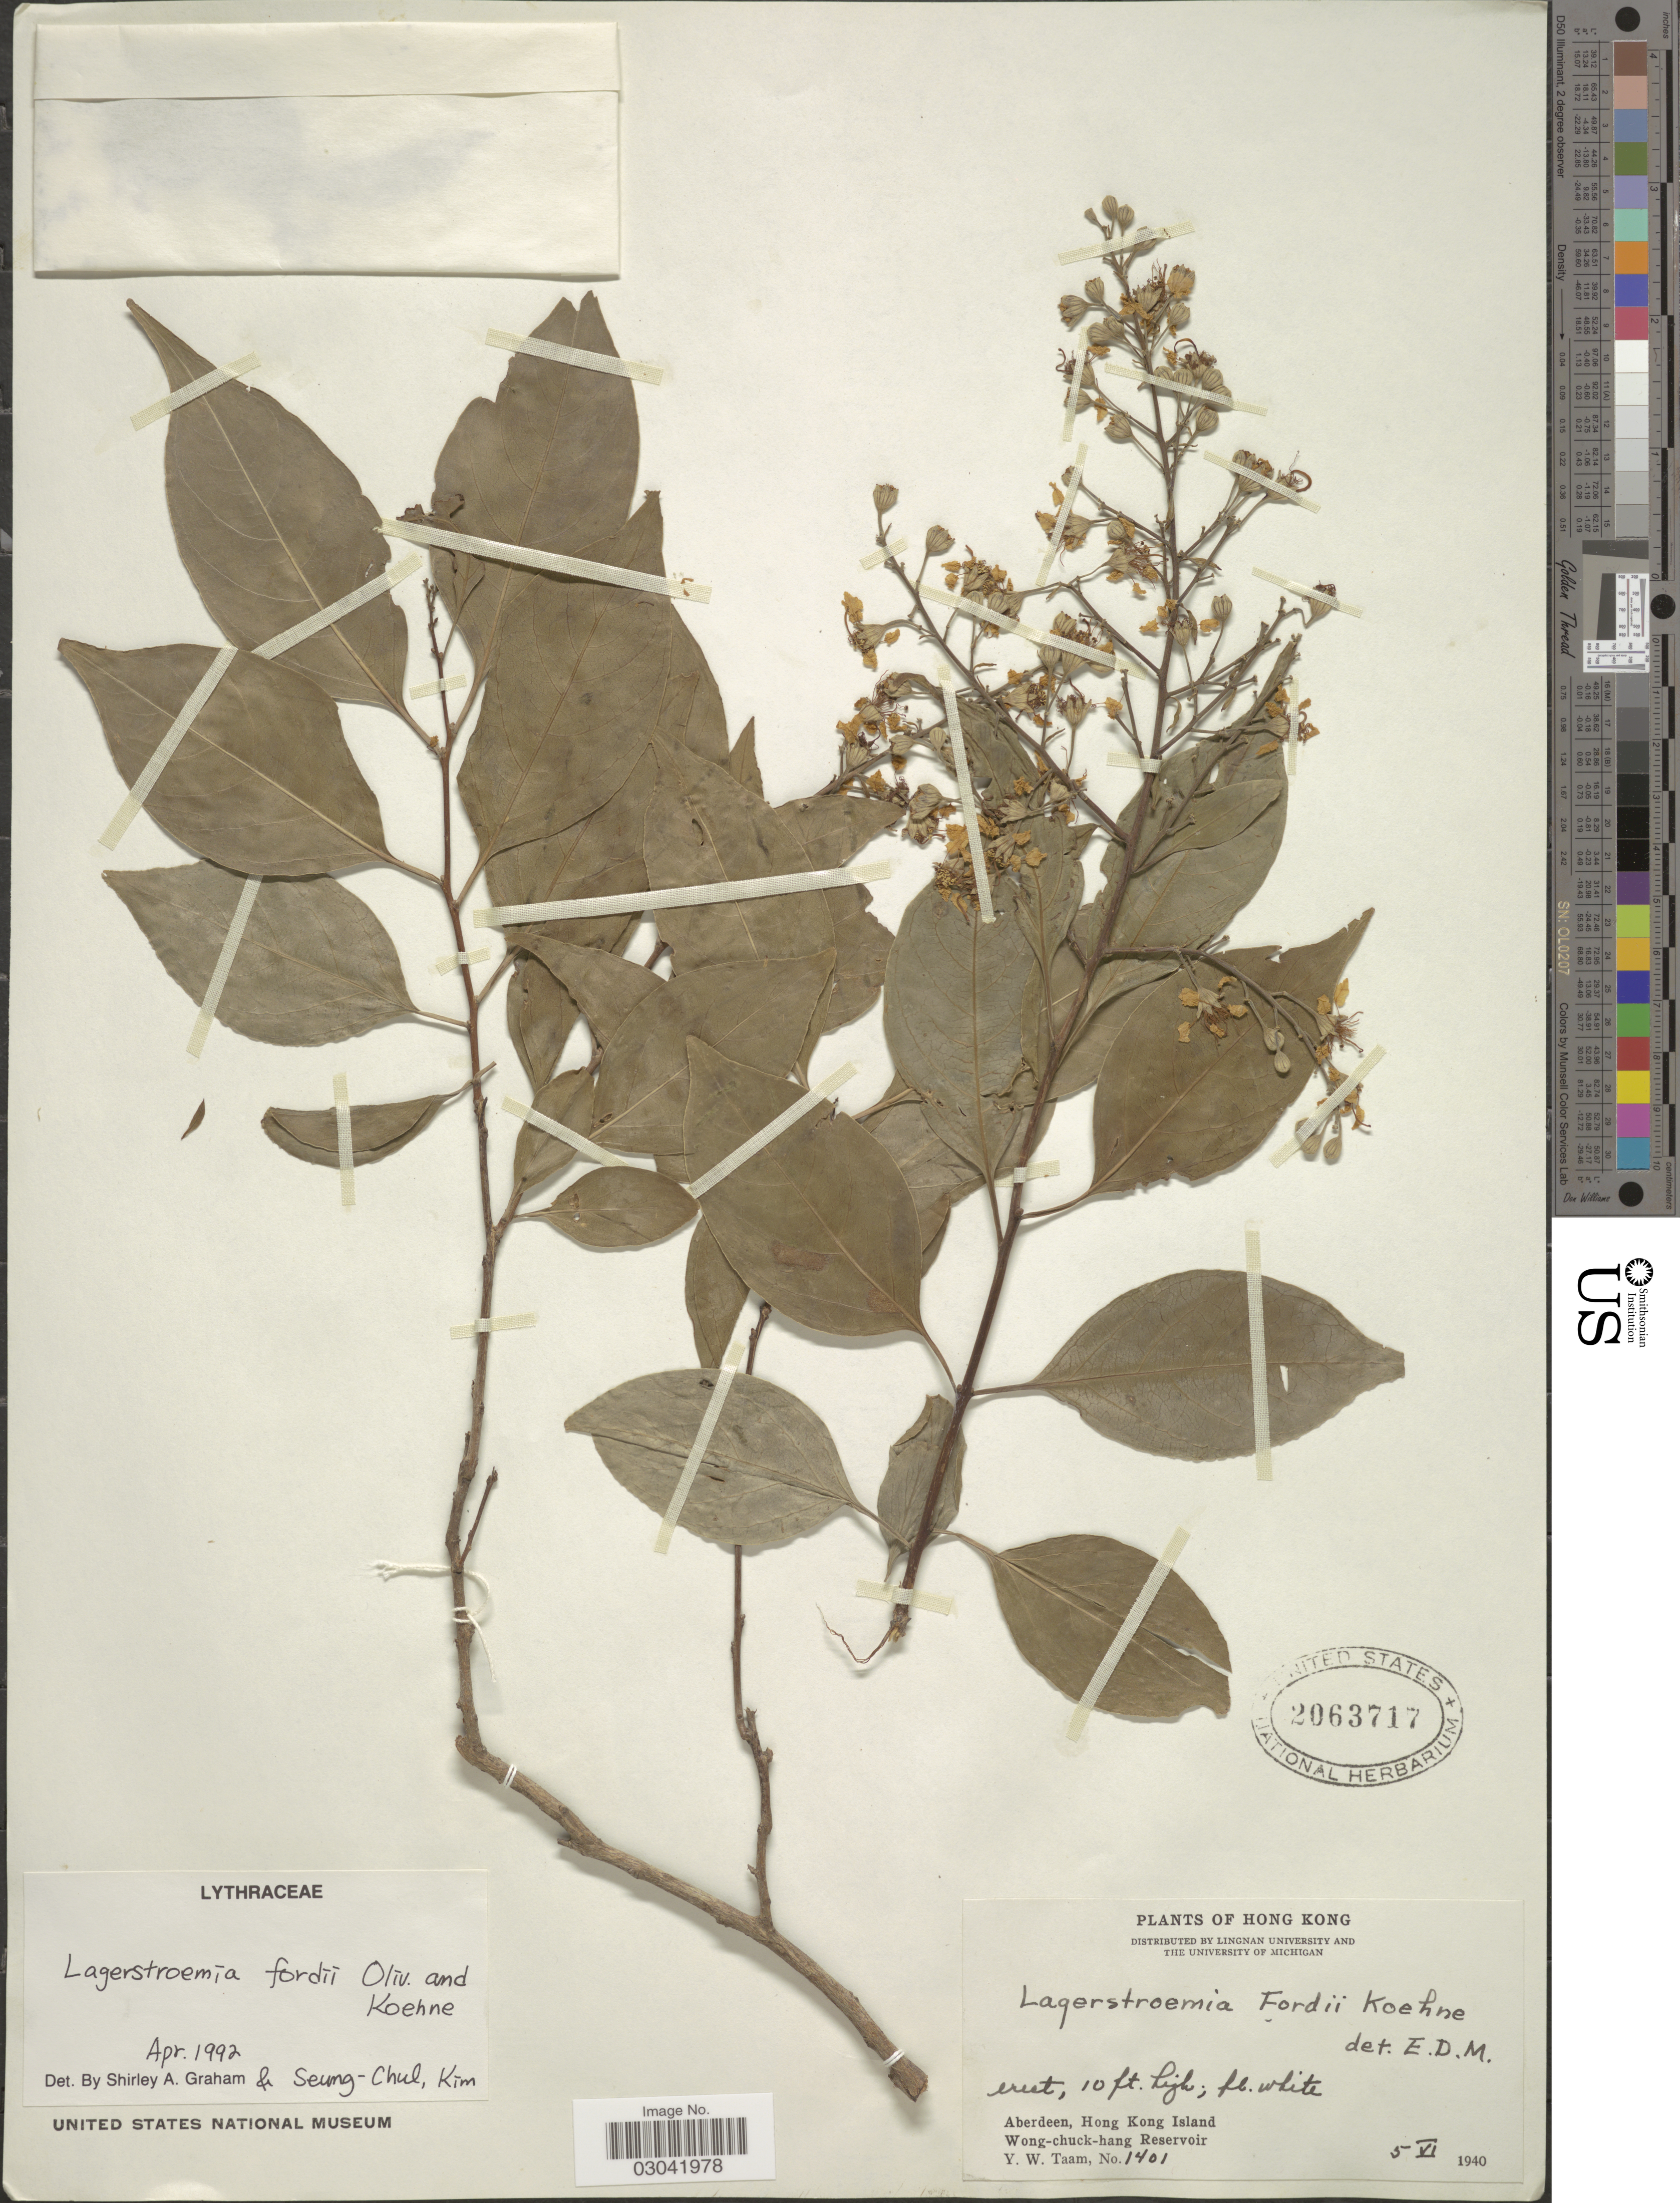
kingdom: Plantae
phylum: Tracheophyta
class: Magnoliopsida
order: Myrtales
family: Lythraceae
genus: Lagerstroemia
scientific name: Lagerstroemia fordii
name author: Oliv. & Koehne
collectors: Y. W. Taam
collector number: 1401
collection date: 1940-06-05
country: China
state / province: Hong Kong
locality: Aberdeen, Hong Kong Island Wong-chuk-hang Reservoir.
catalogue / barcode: US 2063717